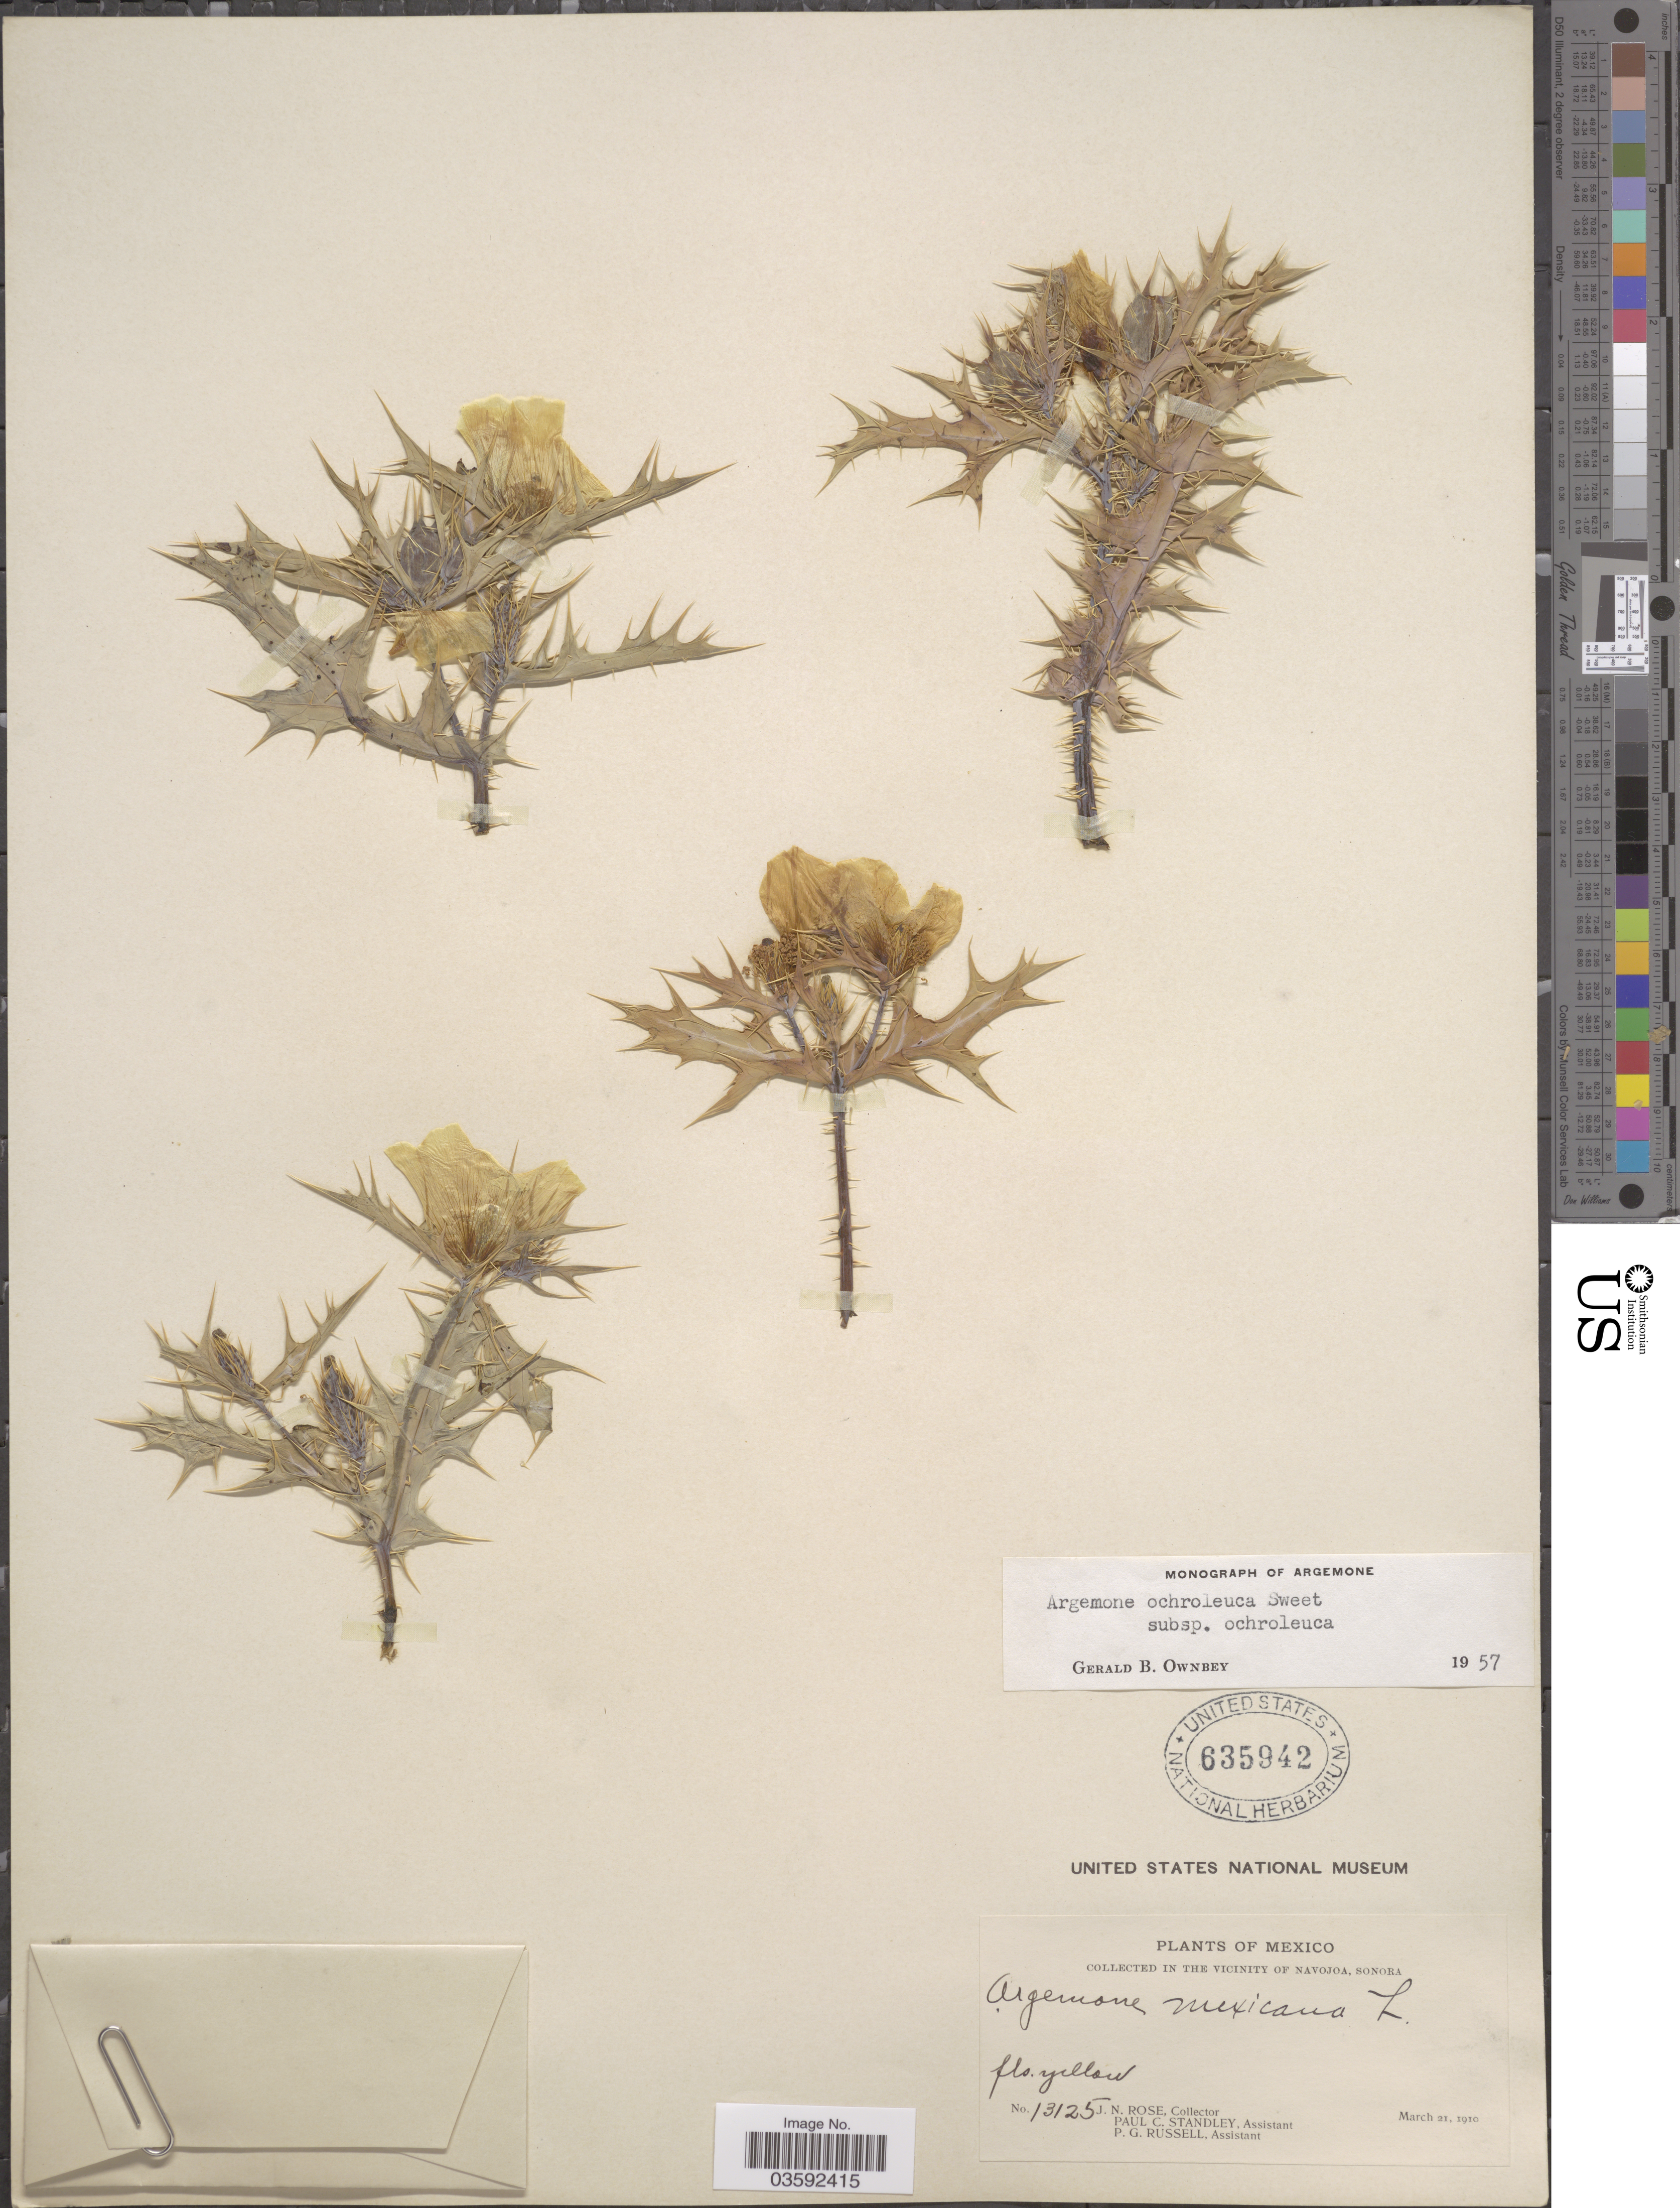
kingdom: Plantae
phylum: Tracheophyta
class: Magnoliopsida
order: Ranunculales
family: Papaveraceae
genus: Argemone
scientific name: Argemone ochroleuca subsp. ochroleuca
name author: Sweet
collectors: J. N. Rose, P. C. Standley & P. G. Russell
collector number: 13125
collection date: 1910-03-21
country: Mexico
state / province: Sonora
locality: In the Vicinity of Navojoa.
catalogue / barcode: US 635942